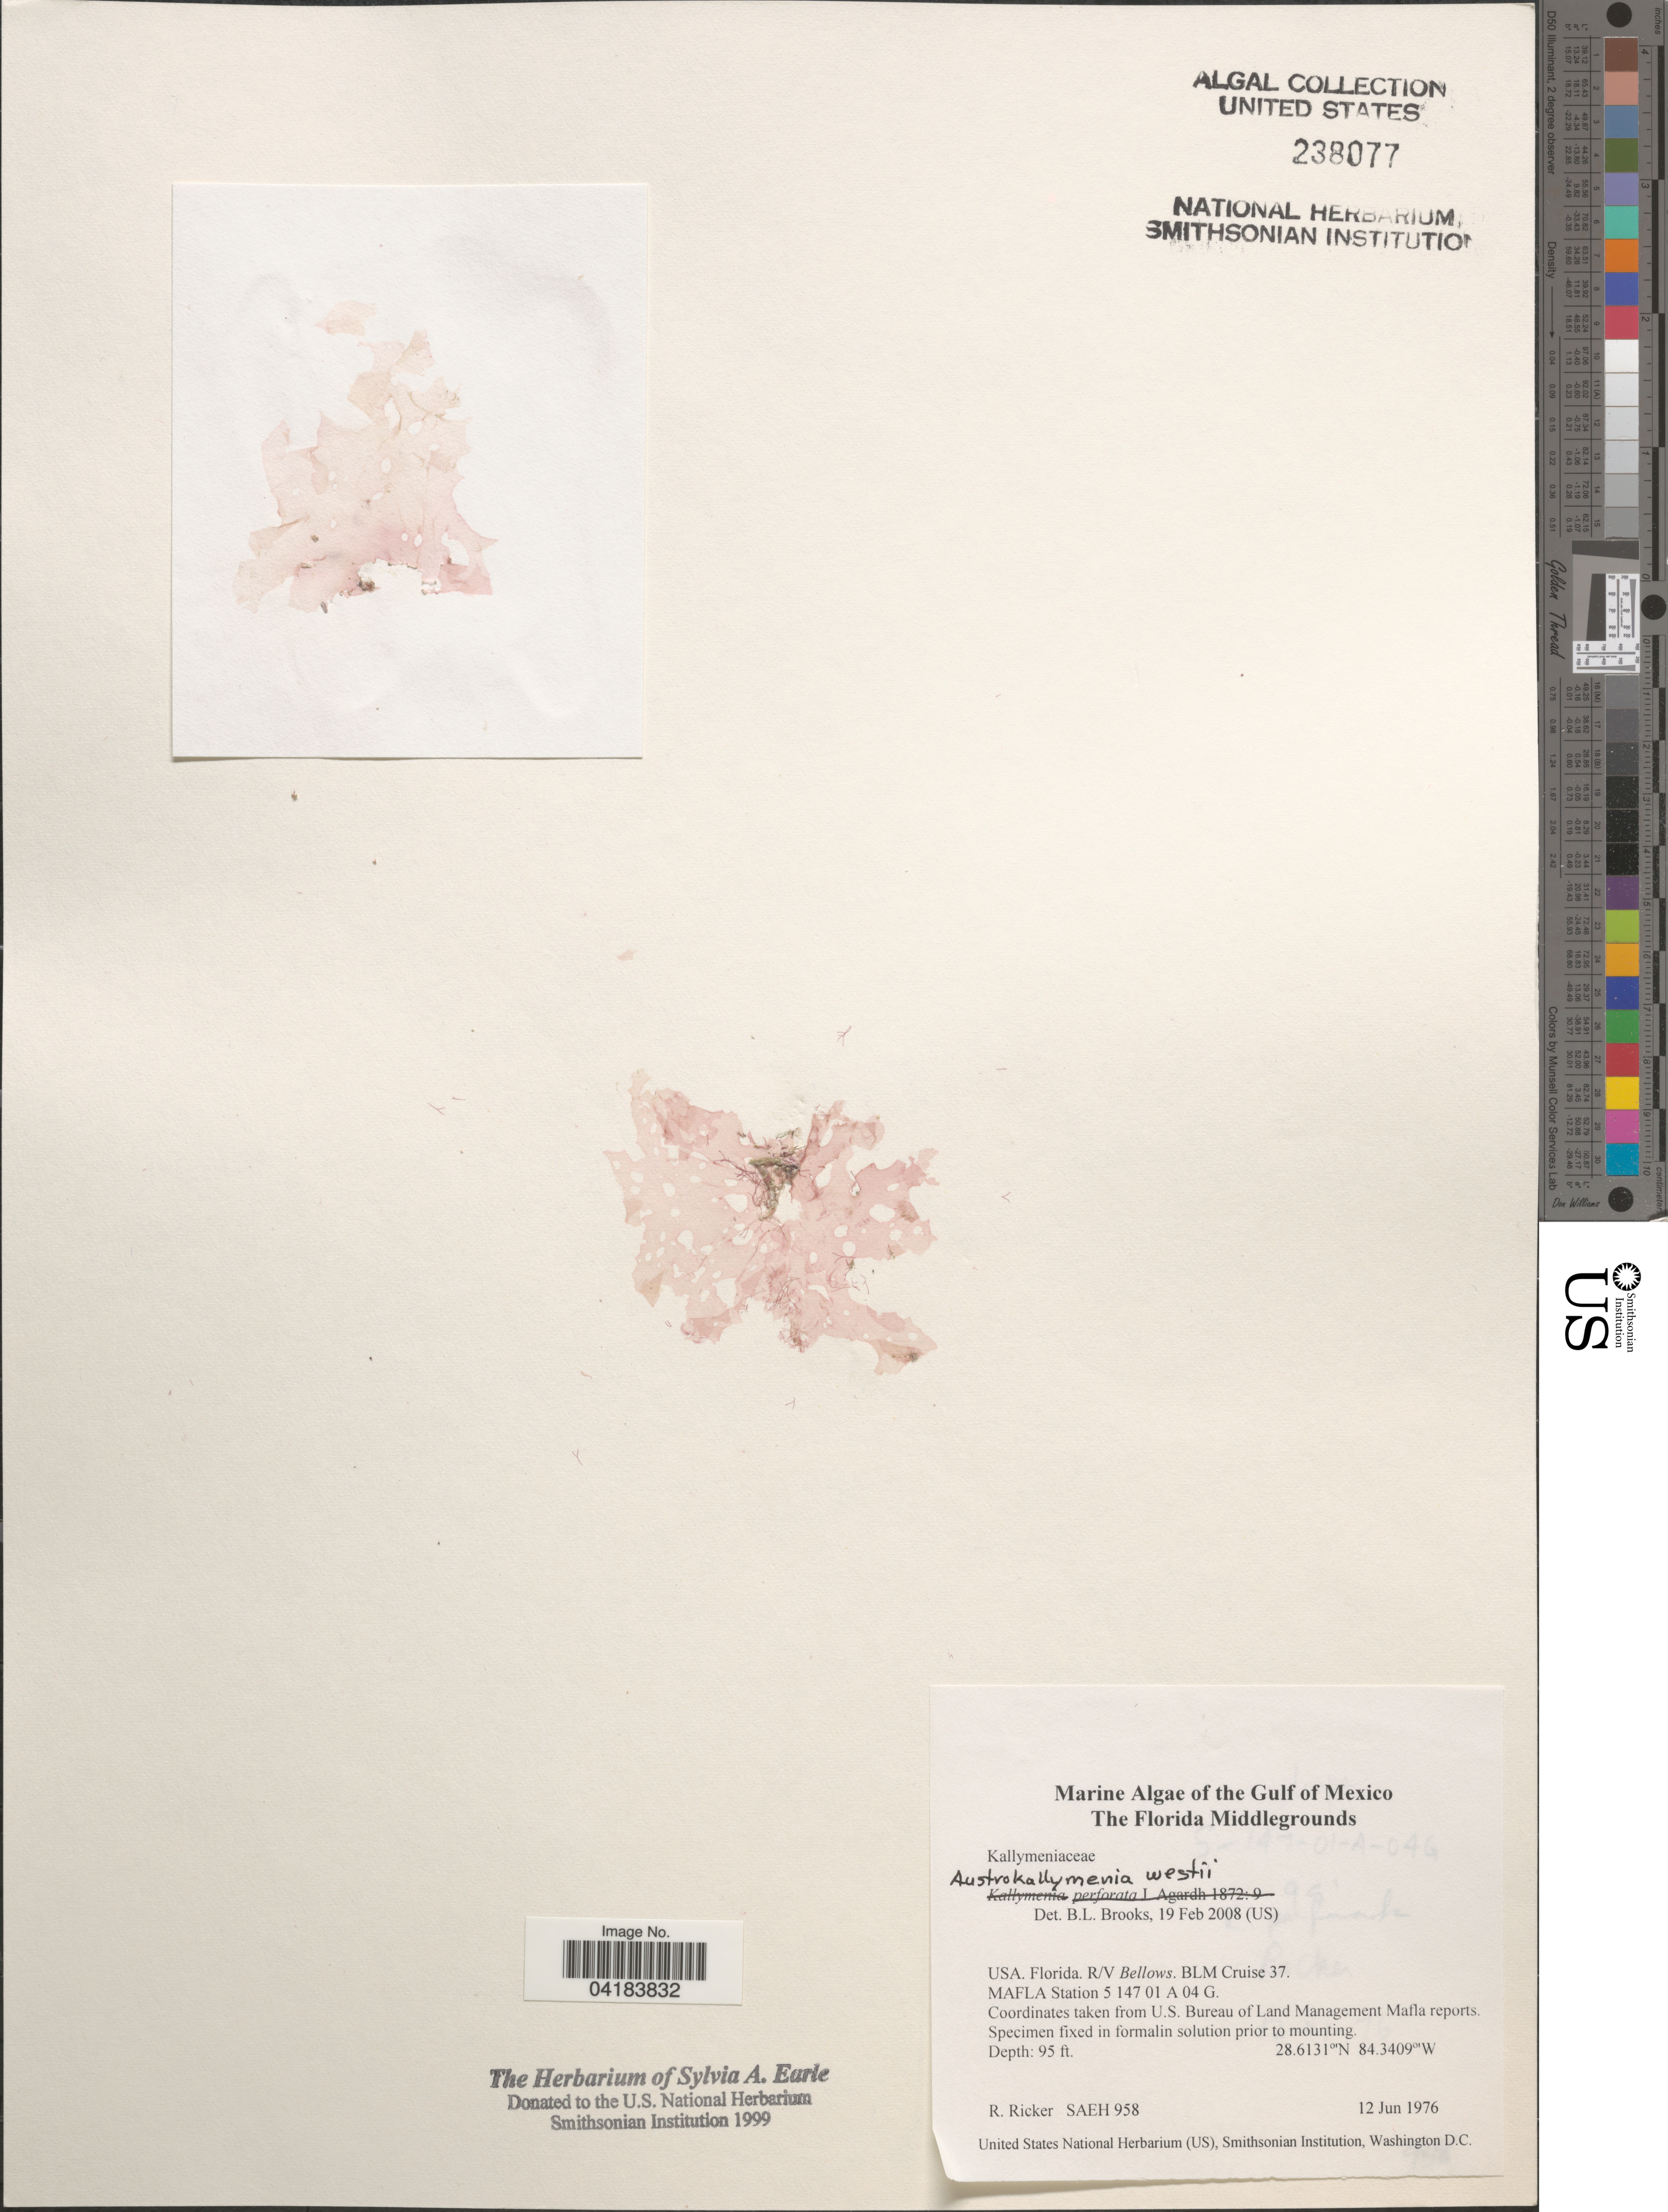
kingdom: Plantae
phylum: Rhodophyta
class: Florideophyceae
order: Gigartinales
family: Kallymeniaceae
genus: Austrokallymenia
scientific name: Austrokallymenia westii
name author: (Ganesan) C.W. Schneid. & G.W. Saunders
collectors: R. Ricker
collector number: SAEH958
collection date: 1976-06-12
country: United States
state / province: Florida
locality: Gulf of Mexico. The Florida Middlegrounds. R/V Bellows. BLM Cruise 37. MAFLA Station 5 147 01 A 04 G.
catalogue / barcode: US 238077